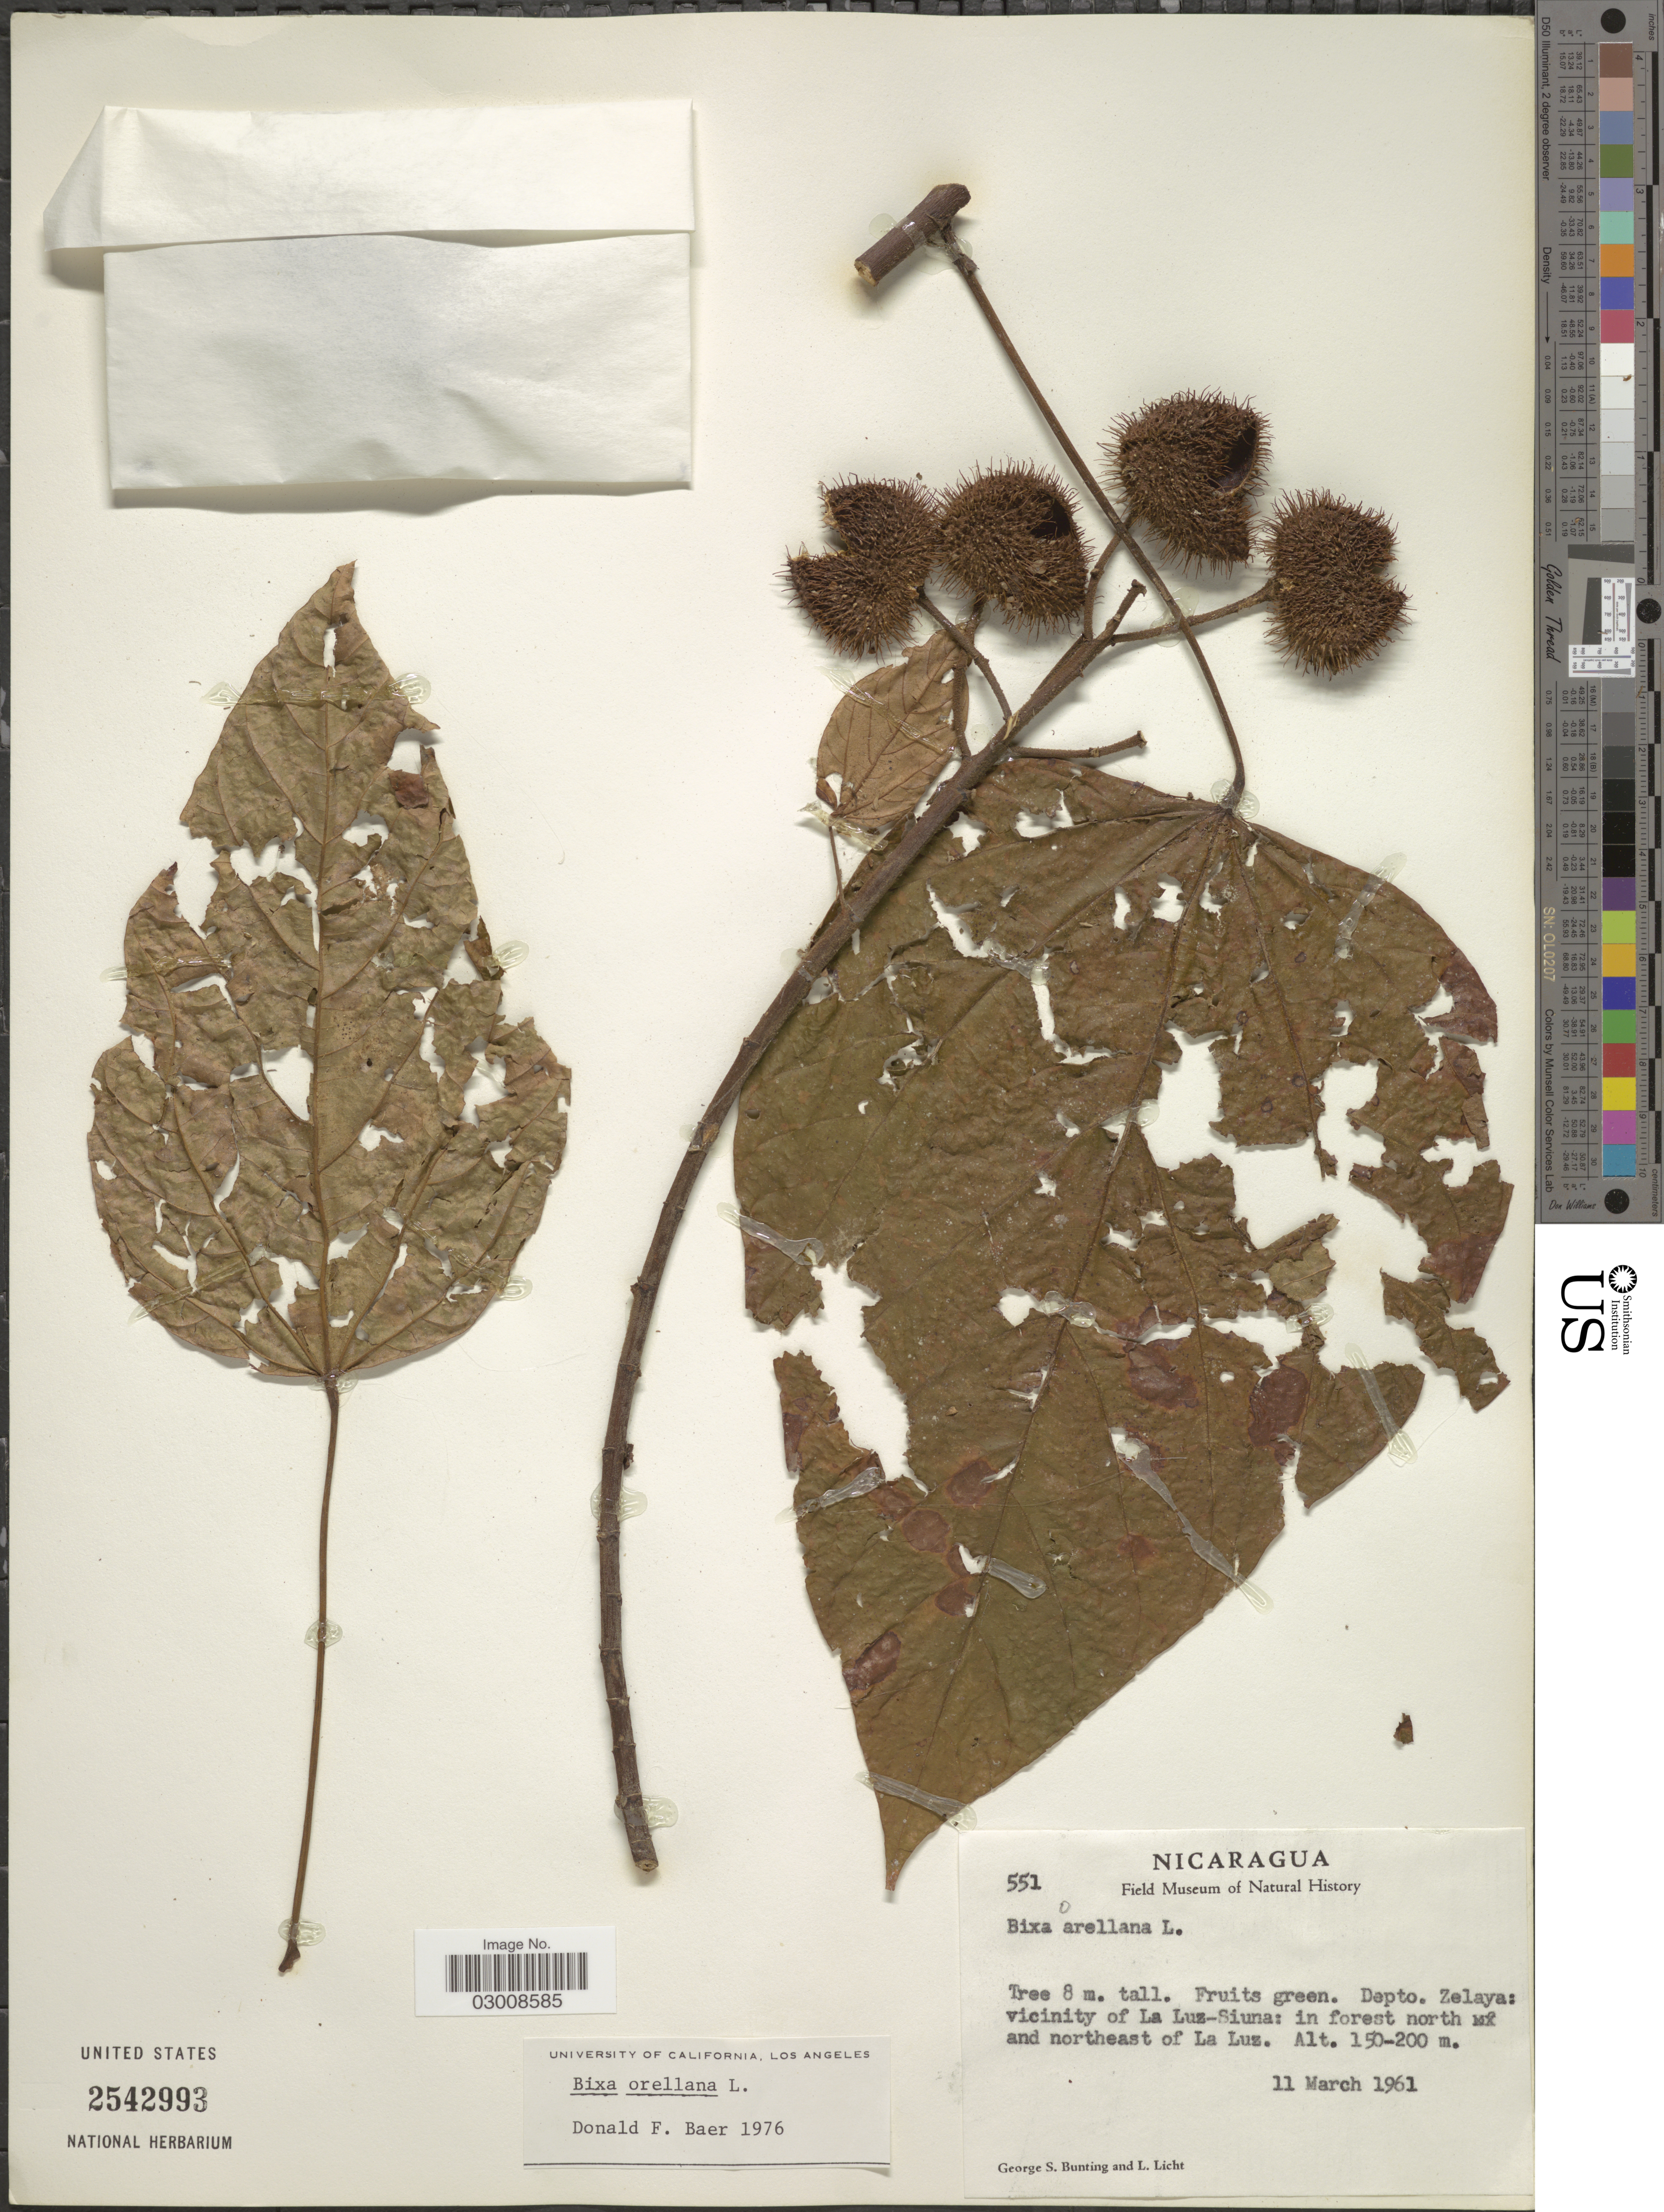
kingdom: Plantae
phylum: Tracheophyta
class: Magnoliopsida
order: Malvales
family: Bixaceae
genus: Bixa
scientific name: Bixa orellana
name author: L.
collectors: G. S. Bunting & L. Licht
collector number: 551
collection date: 1961-03-11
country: Nicaragua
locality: Depto. Zelaya: vicinity of La Luz-Siuna: in forest north and northeast of La Luz.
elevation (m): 150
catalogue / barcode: US 2542993